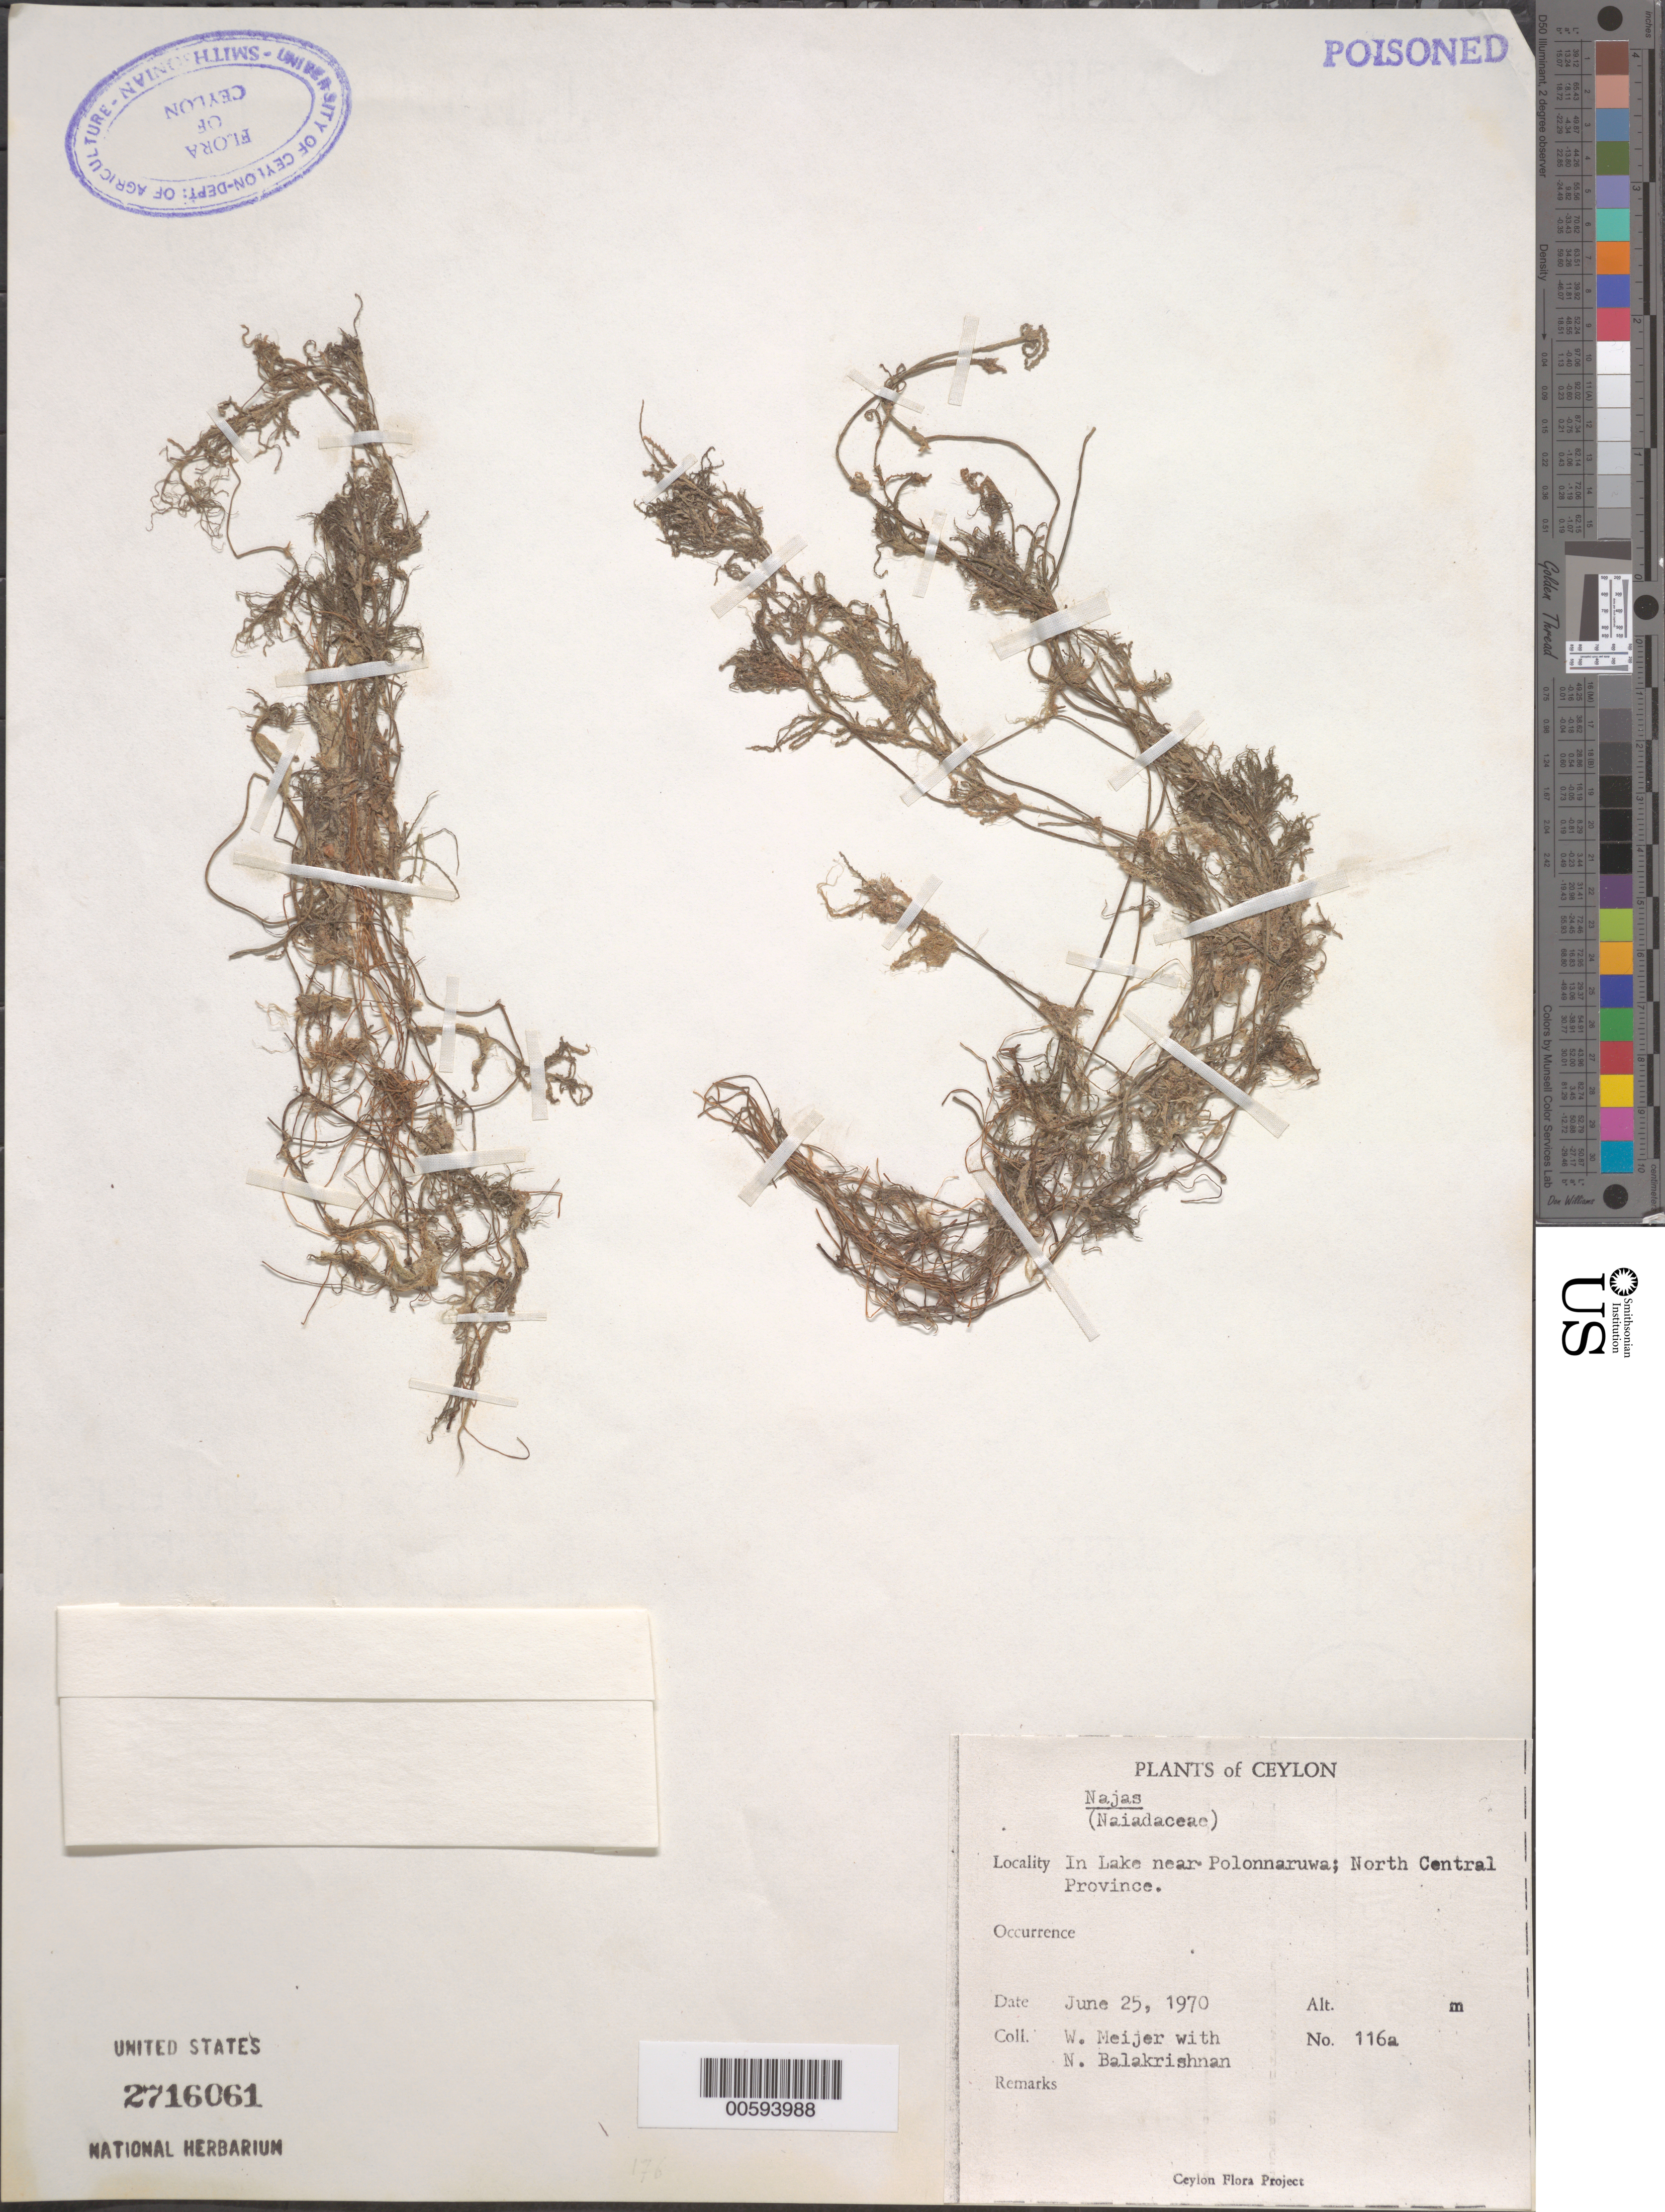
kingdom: Plantae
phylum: Tracheophyta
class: Liliopsida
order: Alismatales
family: Hydrocharitaceae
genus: Najas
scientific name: Najas sp.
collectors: W. Meijer & N. Balakrishnan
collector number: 116a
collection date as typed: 25 Jun 1970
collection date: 1970-06-25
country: Sri Lanka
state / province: North Central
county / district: Polonnaruwa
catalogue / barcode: US 2716061